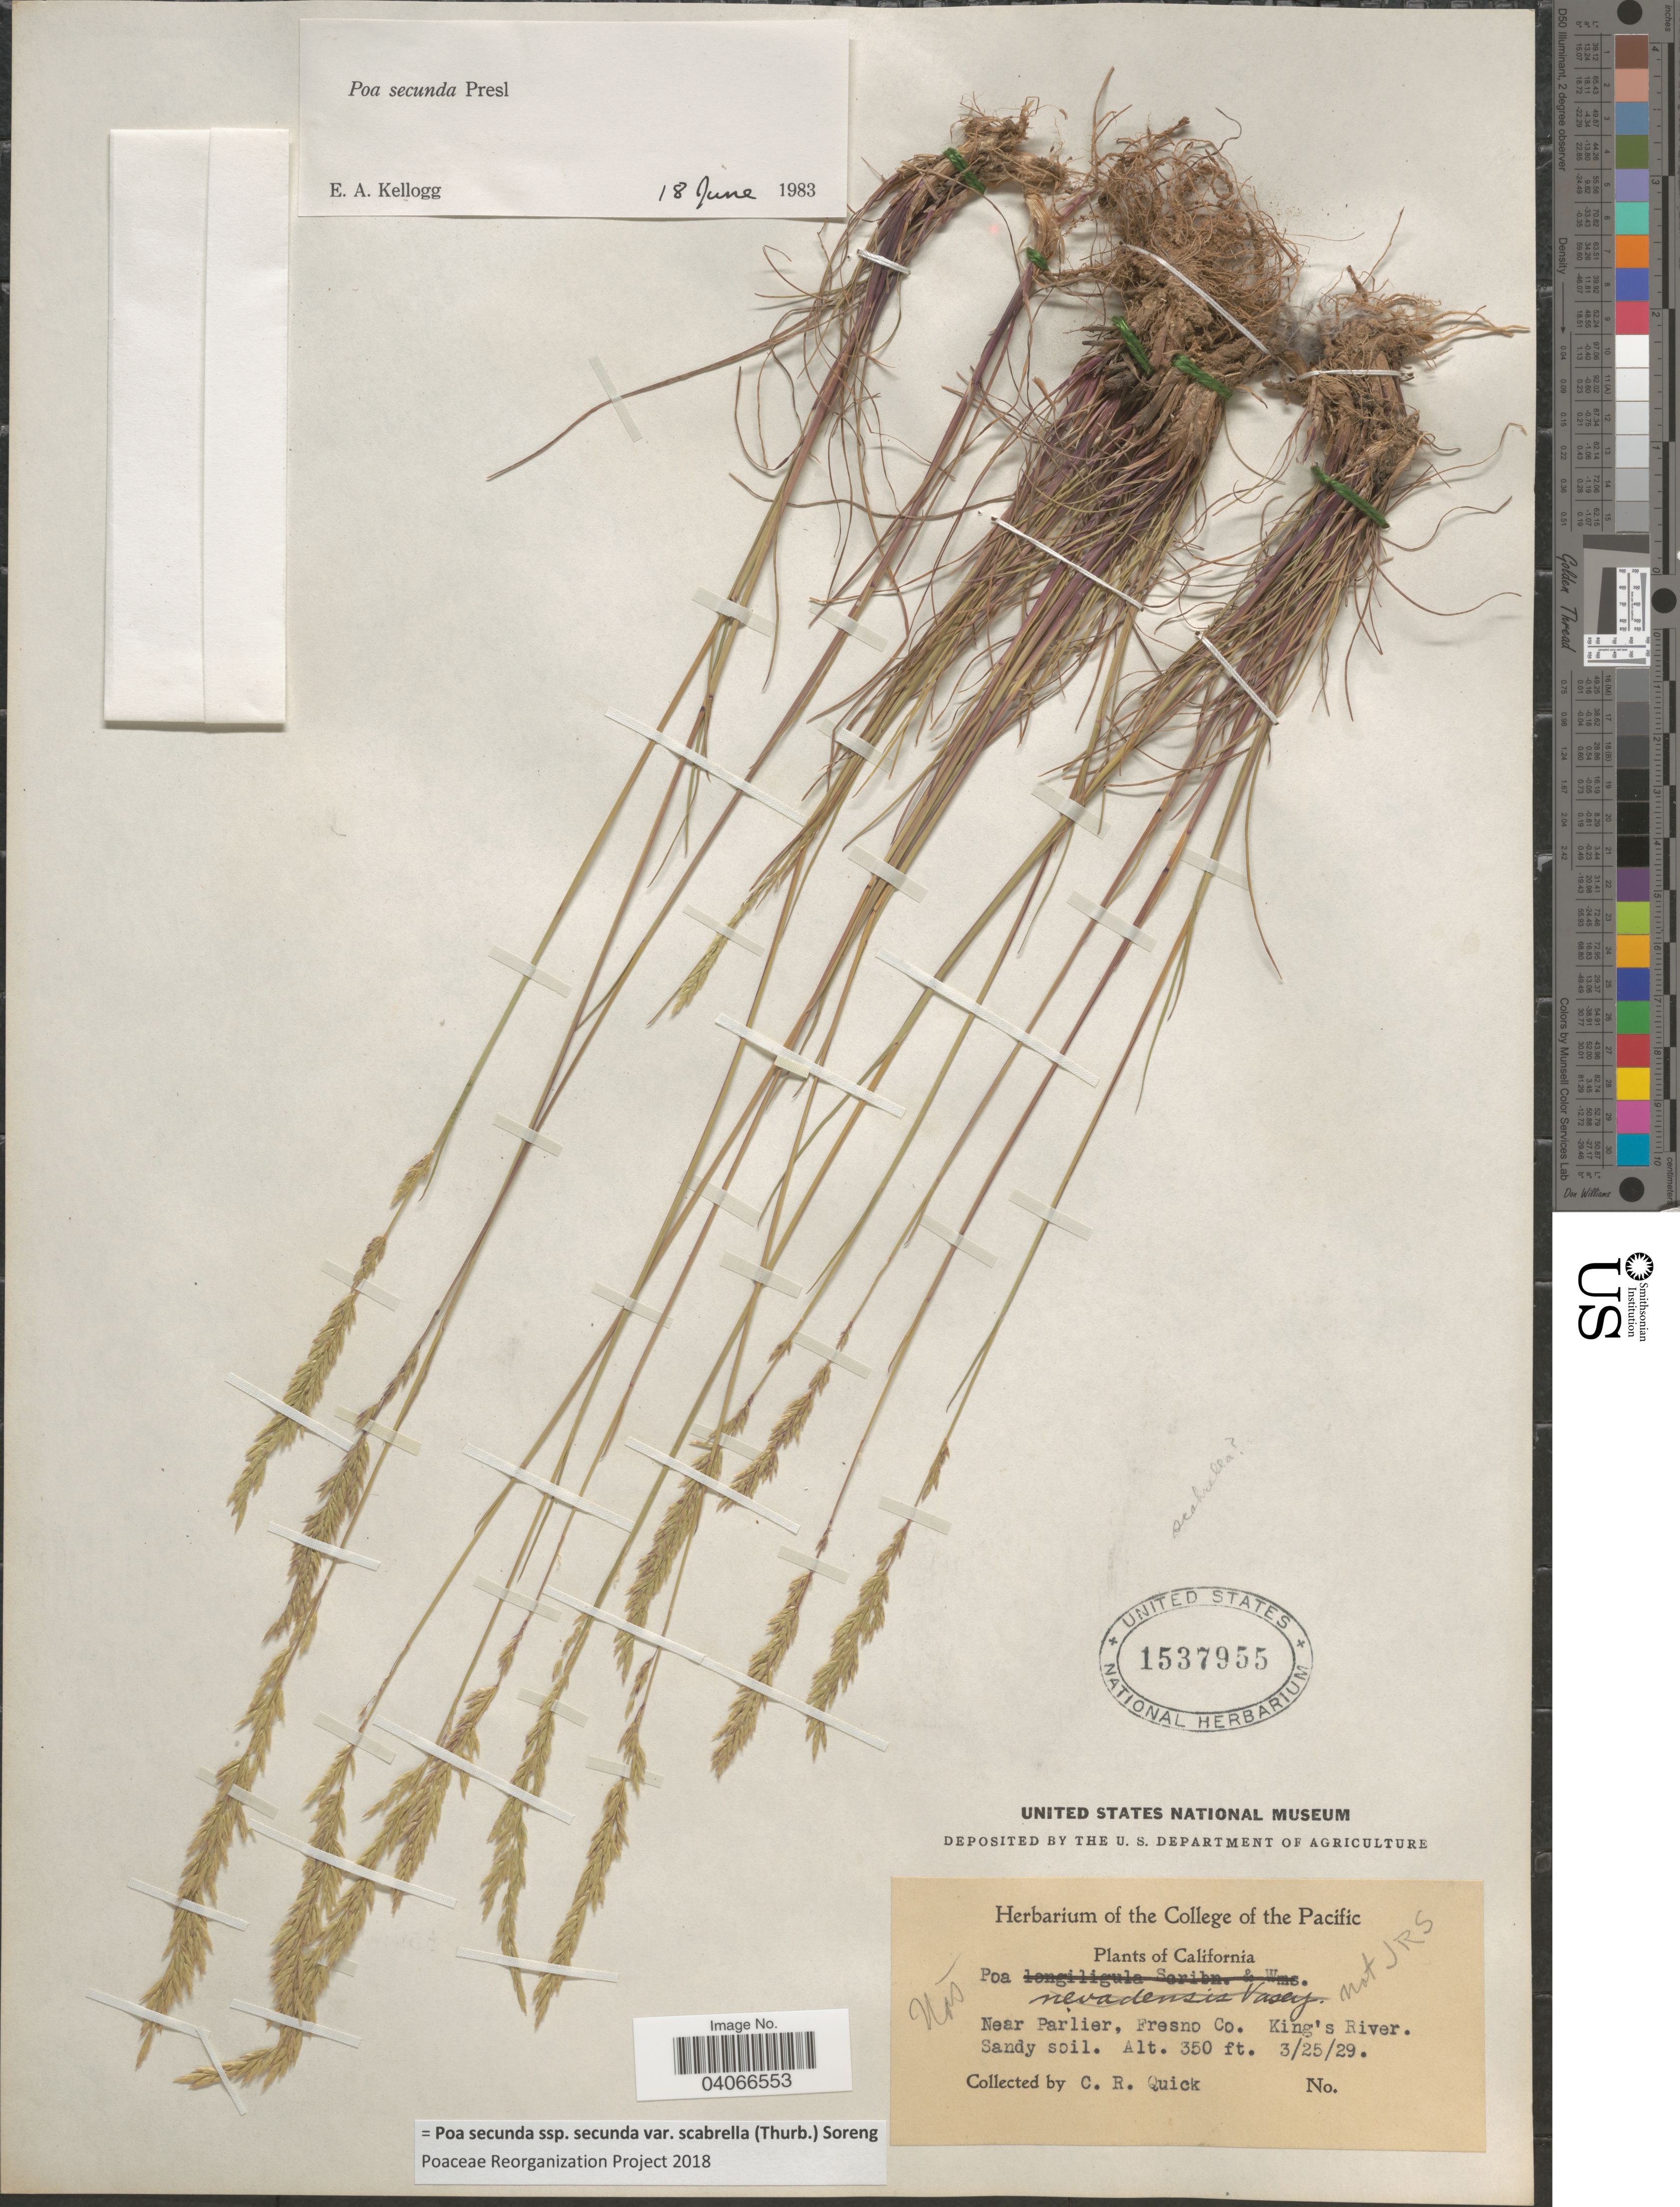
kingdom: Plantae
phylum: Tracheophyta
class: Liliopsida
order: Poales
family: Poaceae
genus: Poa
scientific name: Poa secunda subsp. secunda var. scabrella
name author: (Thurb.) Soreng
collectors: C. Quick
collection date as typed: Transcribed d/m/y: 25/3/29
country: United States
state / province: California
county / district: Fresno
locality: Near Parlier, Fresno Co. King's River.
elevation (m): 107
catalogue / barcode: US 1537955